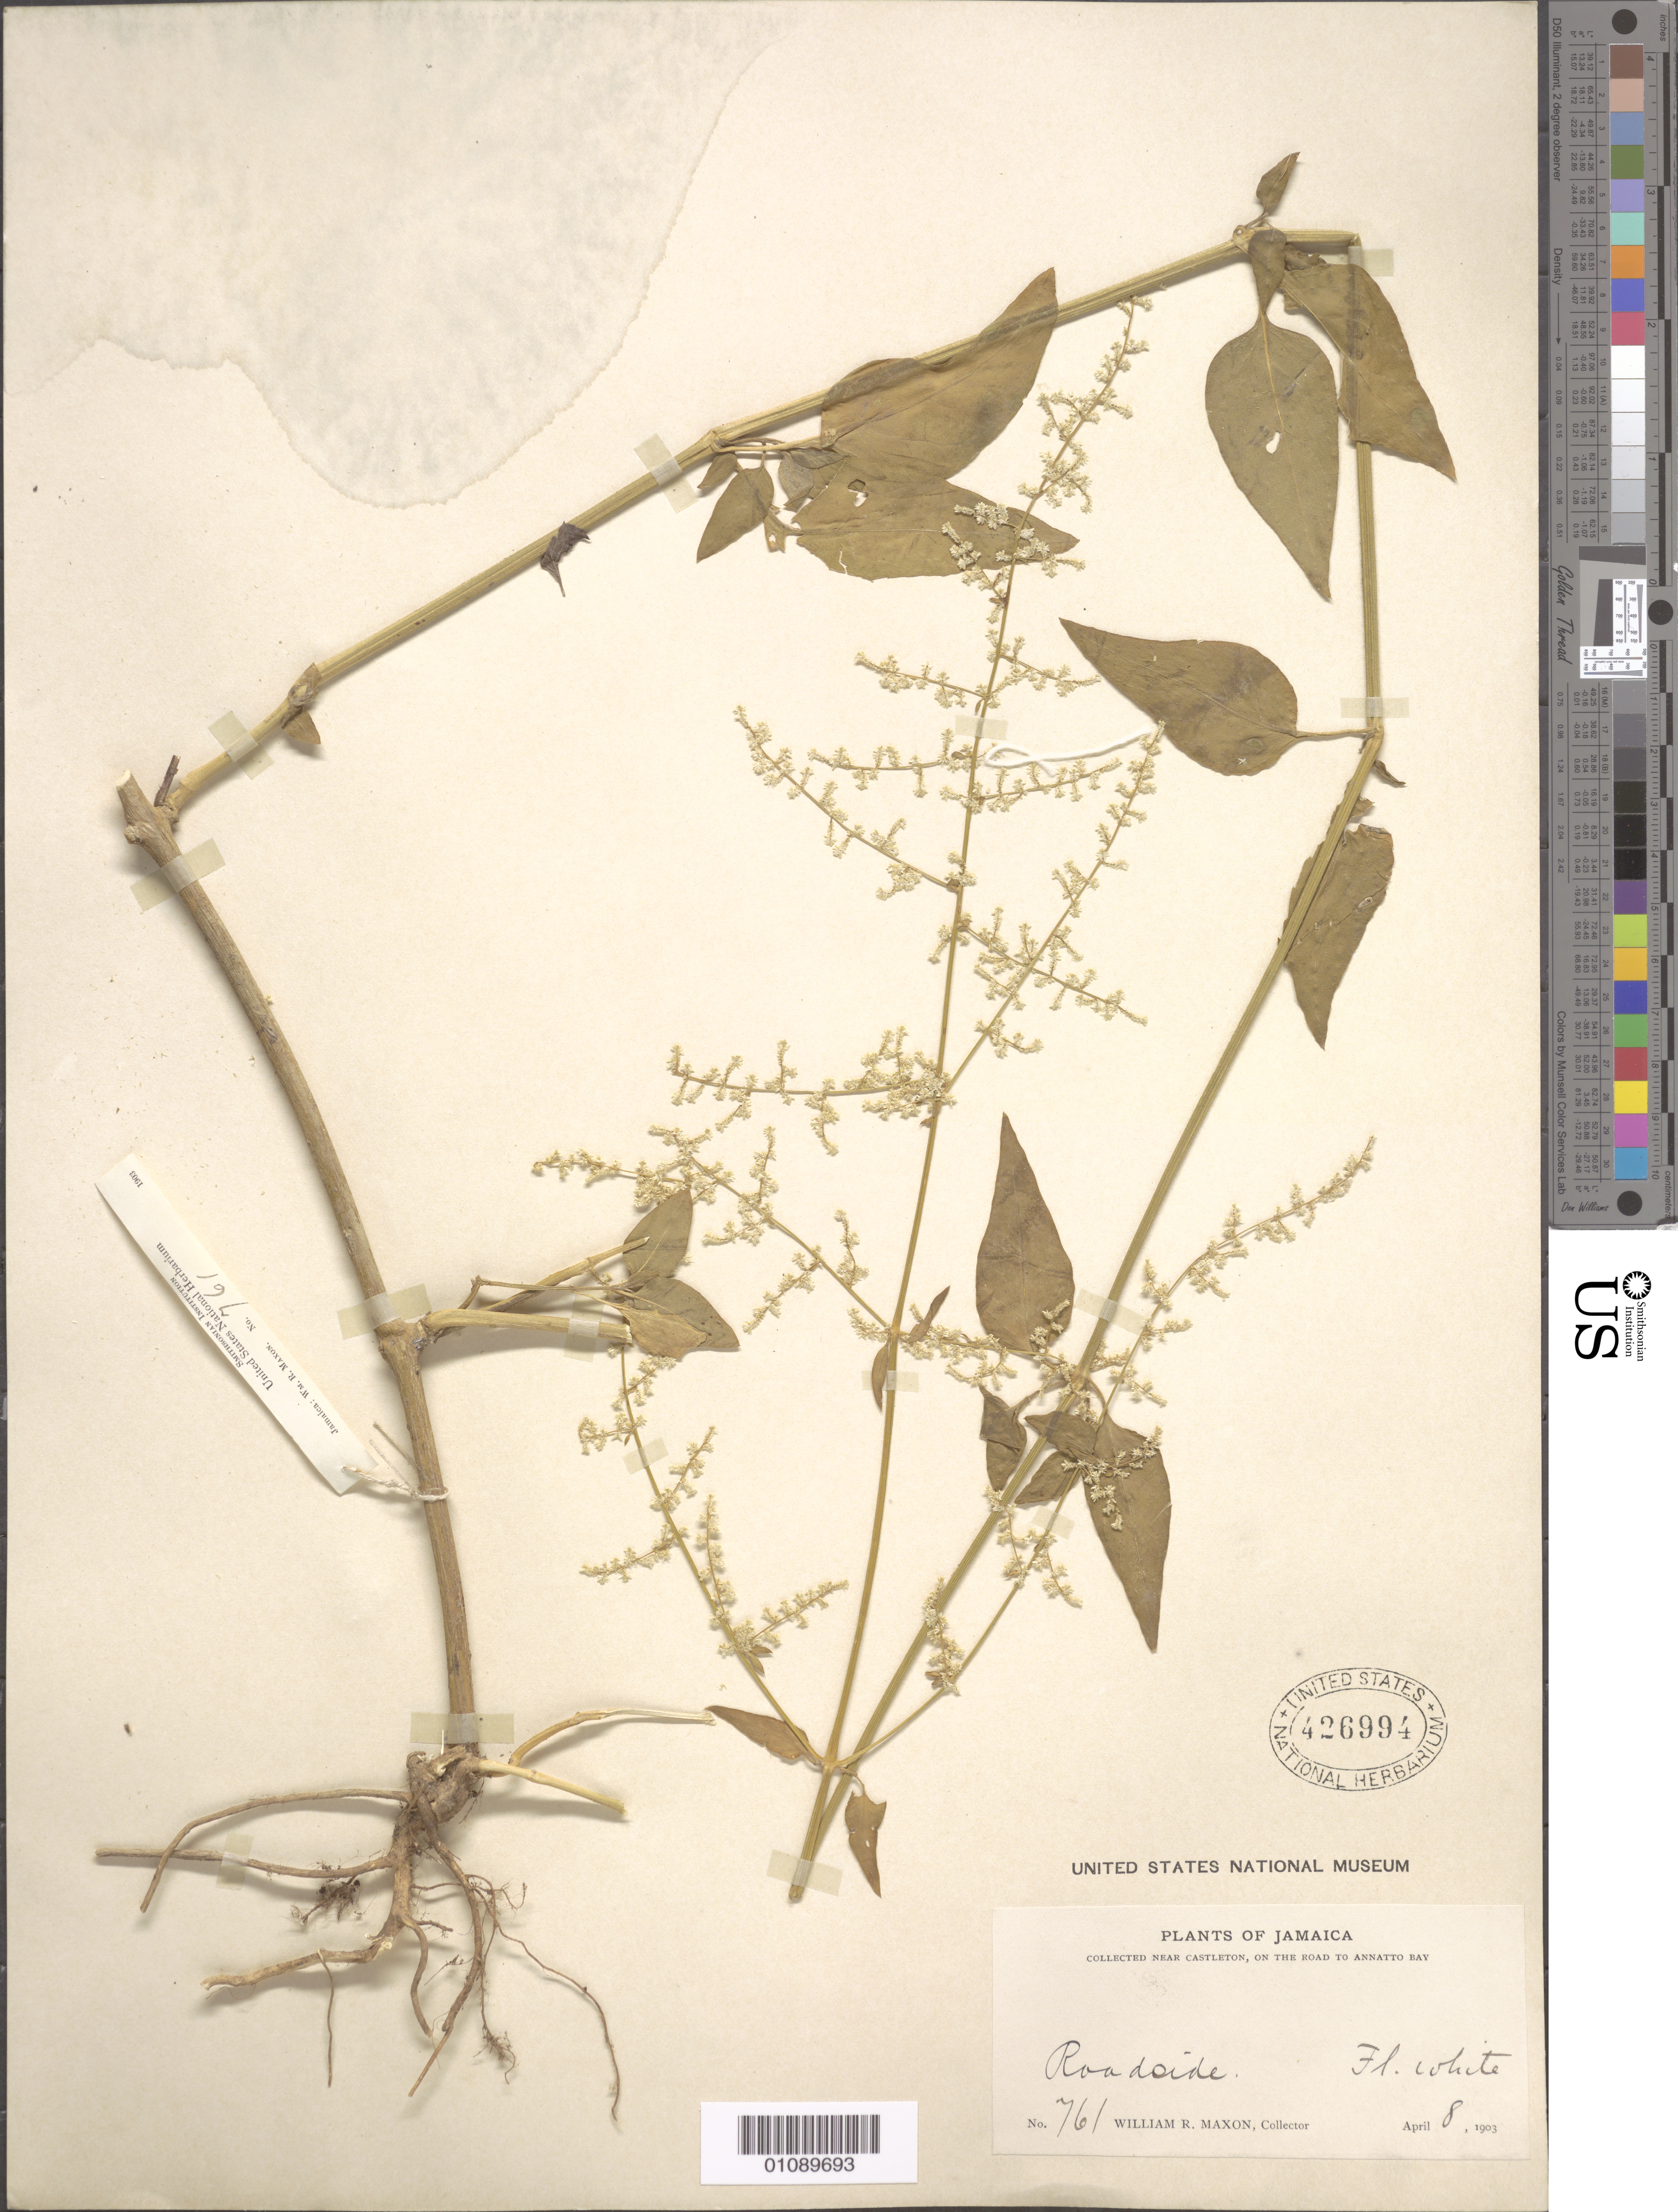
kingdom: Plantae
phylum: Tracheophyta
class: Magnoliopsida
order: Caryophyllales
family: Amaranthaceae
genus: Iresine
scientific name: Iresine diffusa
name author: Humb. & Bonpl. ex Willd.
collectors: W. R. Maxon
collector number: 761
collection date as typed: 08 Apr 1903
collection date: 1903-04-08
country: Jamaica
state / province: Saint Andrew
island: Jamaica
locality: near Castleton, on the road to Annatto Bay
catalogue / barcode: US 426994